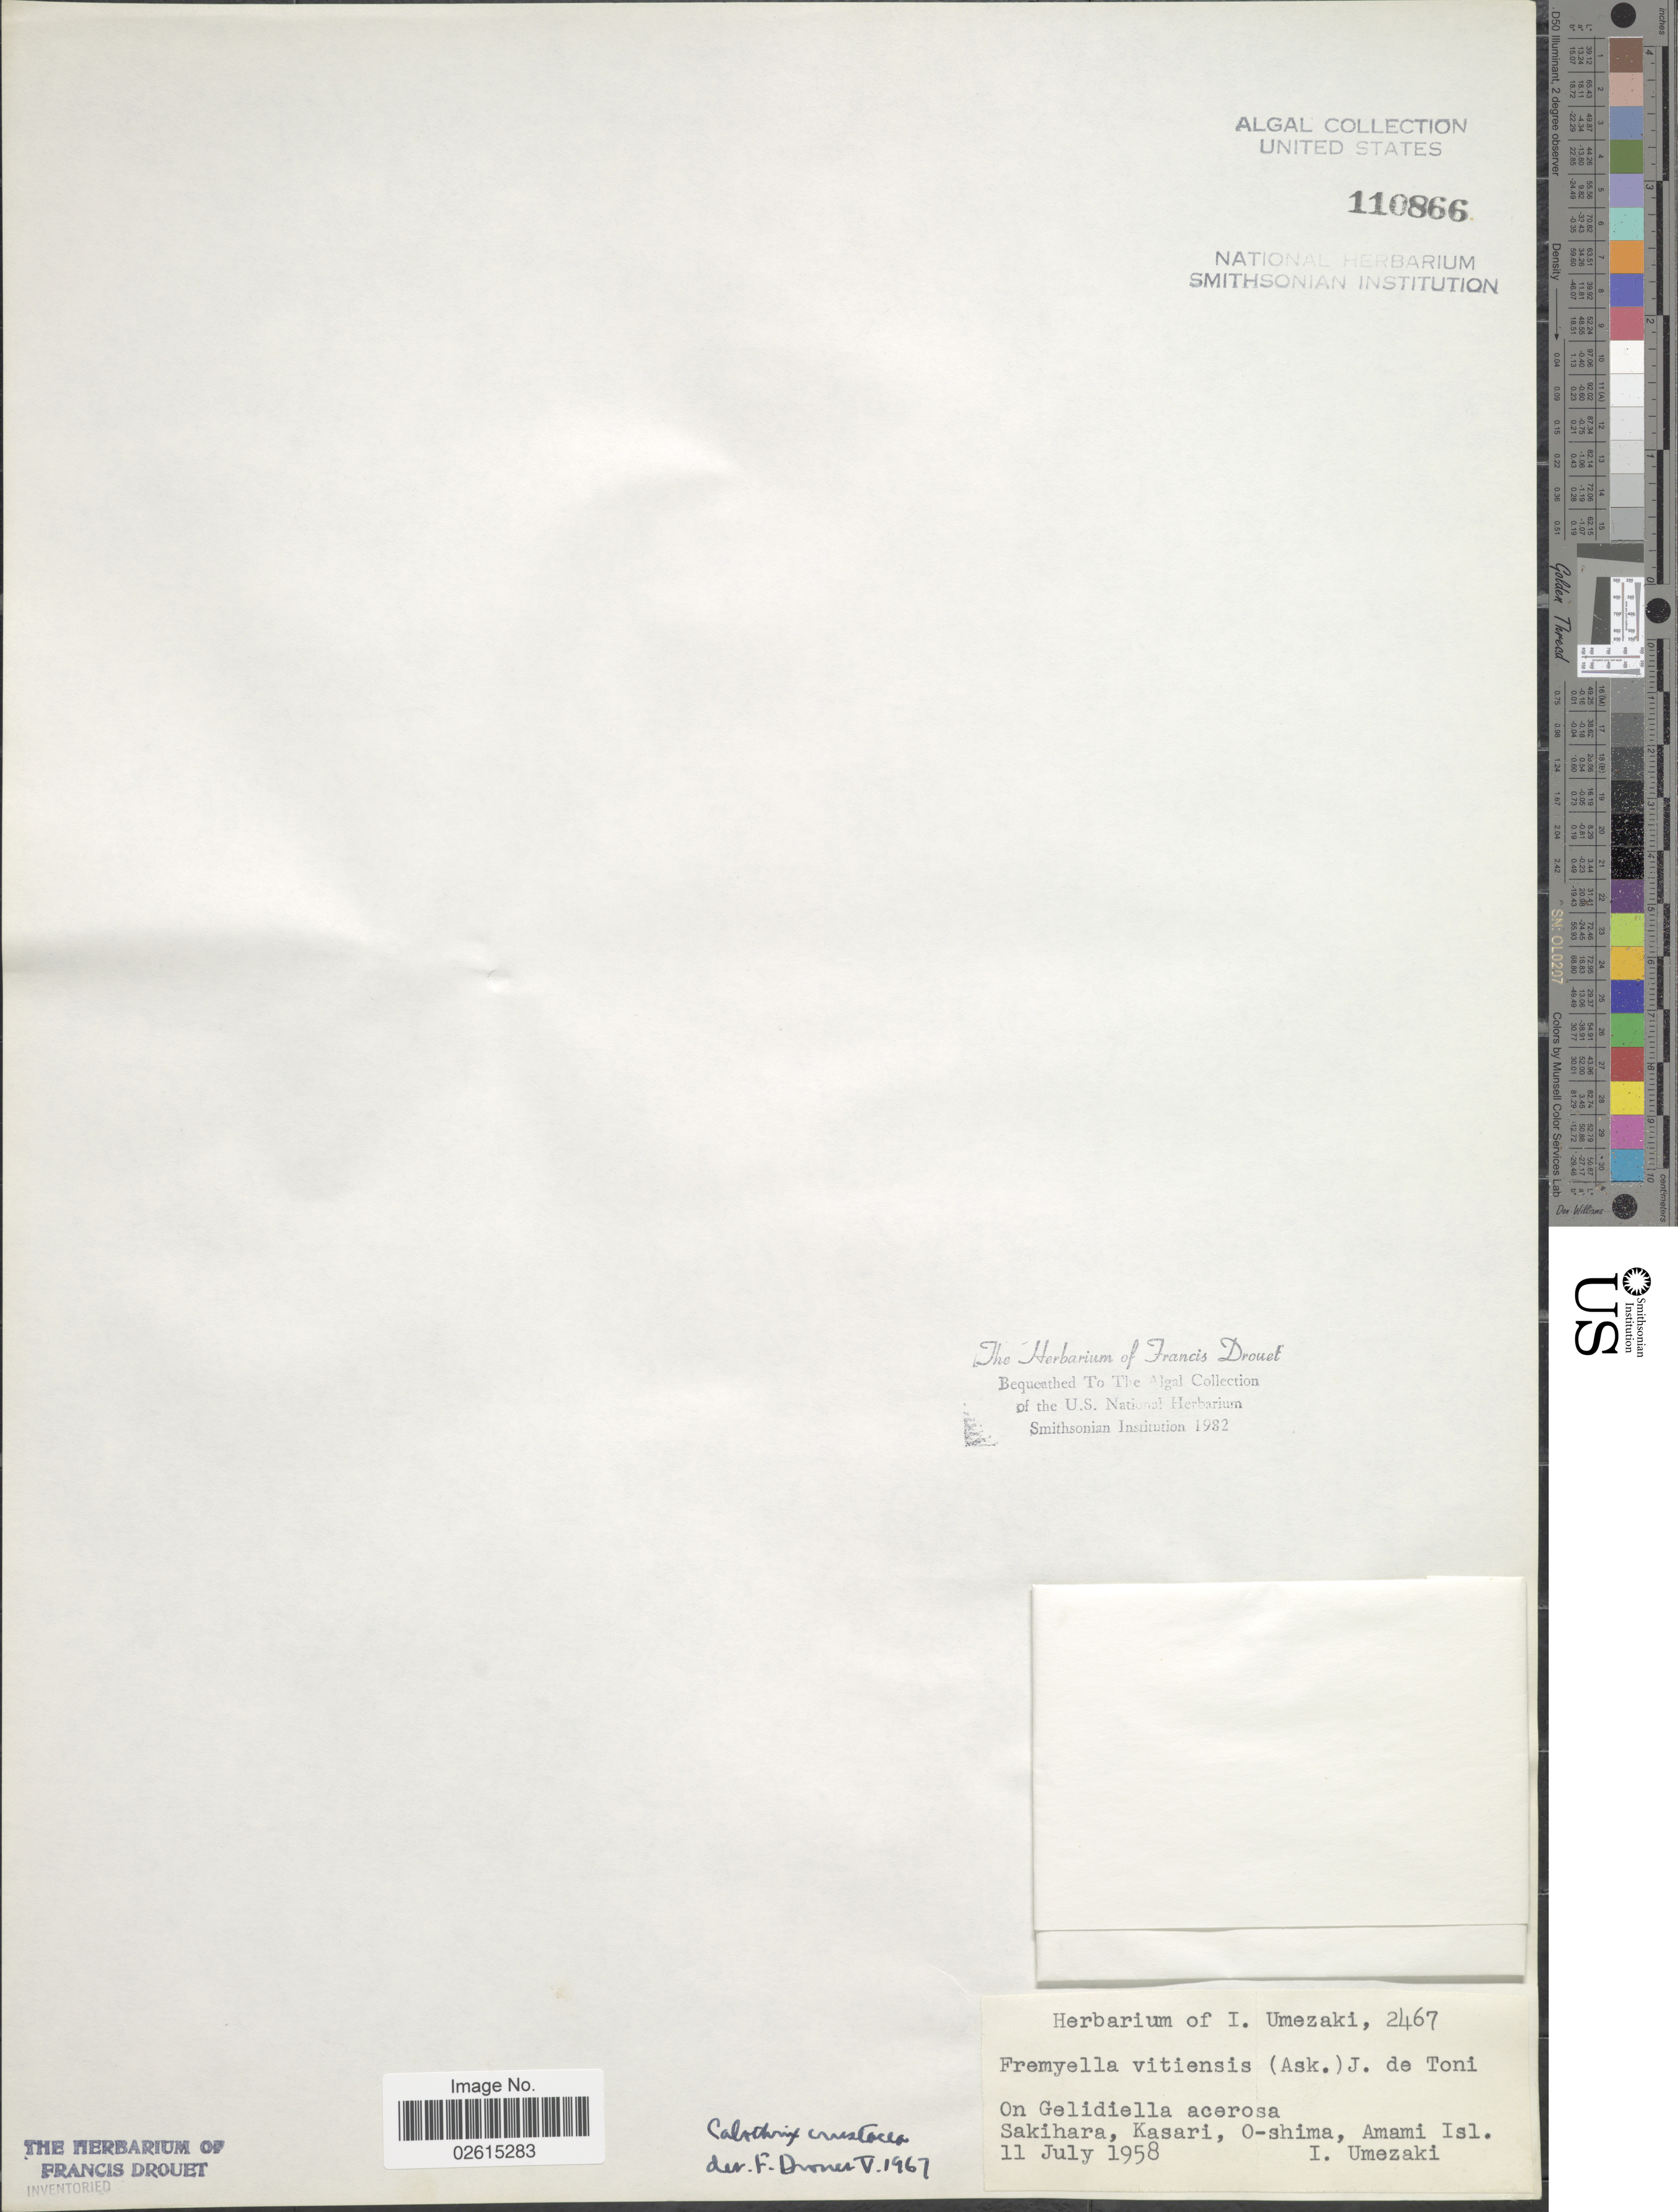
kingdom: Bacteria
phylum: Cyanobacteria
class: Cyanobacteriia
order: Cyanobacteriales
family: Rivulariaceae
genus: Calothrix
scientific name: Calothrix crustacea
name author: Thur. ex Bornet & Flahault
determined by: Drouet, F. E.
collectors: I. Umezaki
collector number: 2467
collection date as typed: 11 July 1958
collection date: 1958-07-11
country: Japan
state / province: Kagosima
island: Amami Oshima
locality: Kasari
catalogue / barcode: US 110866